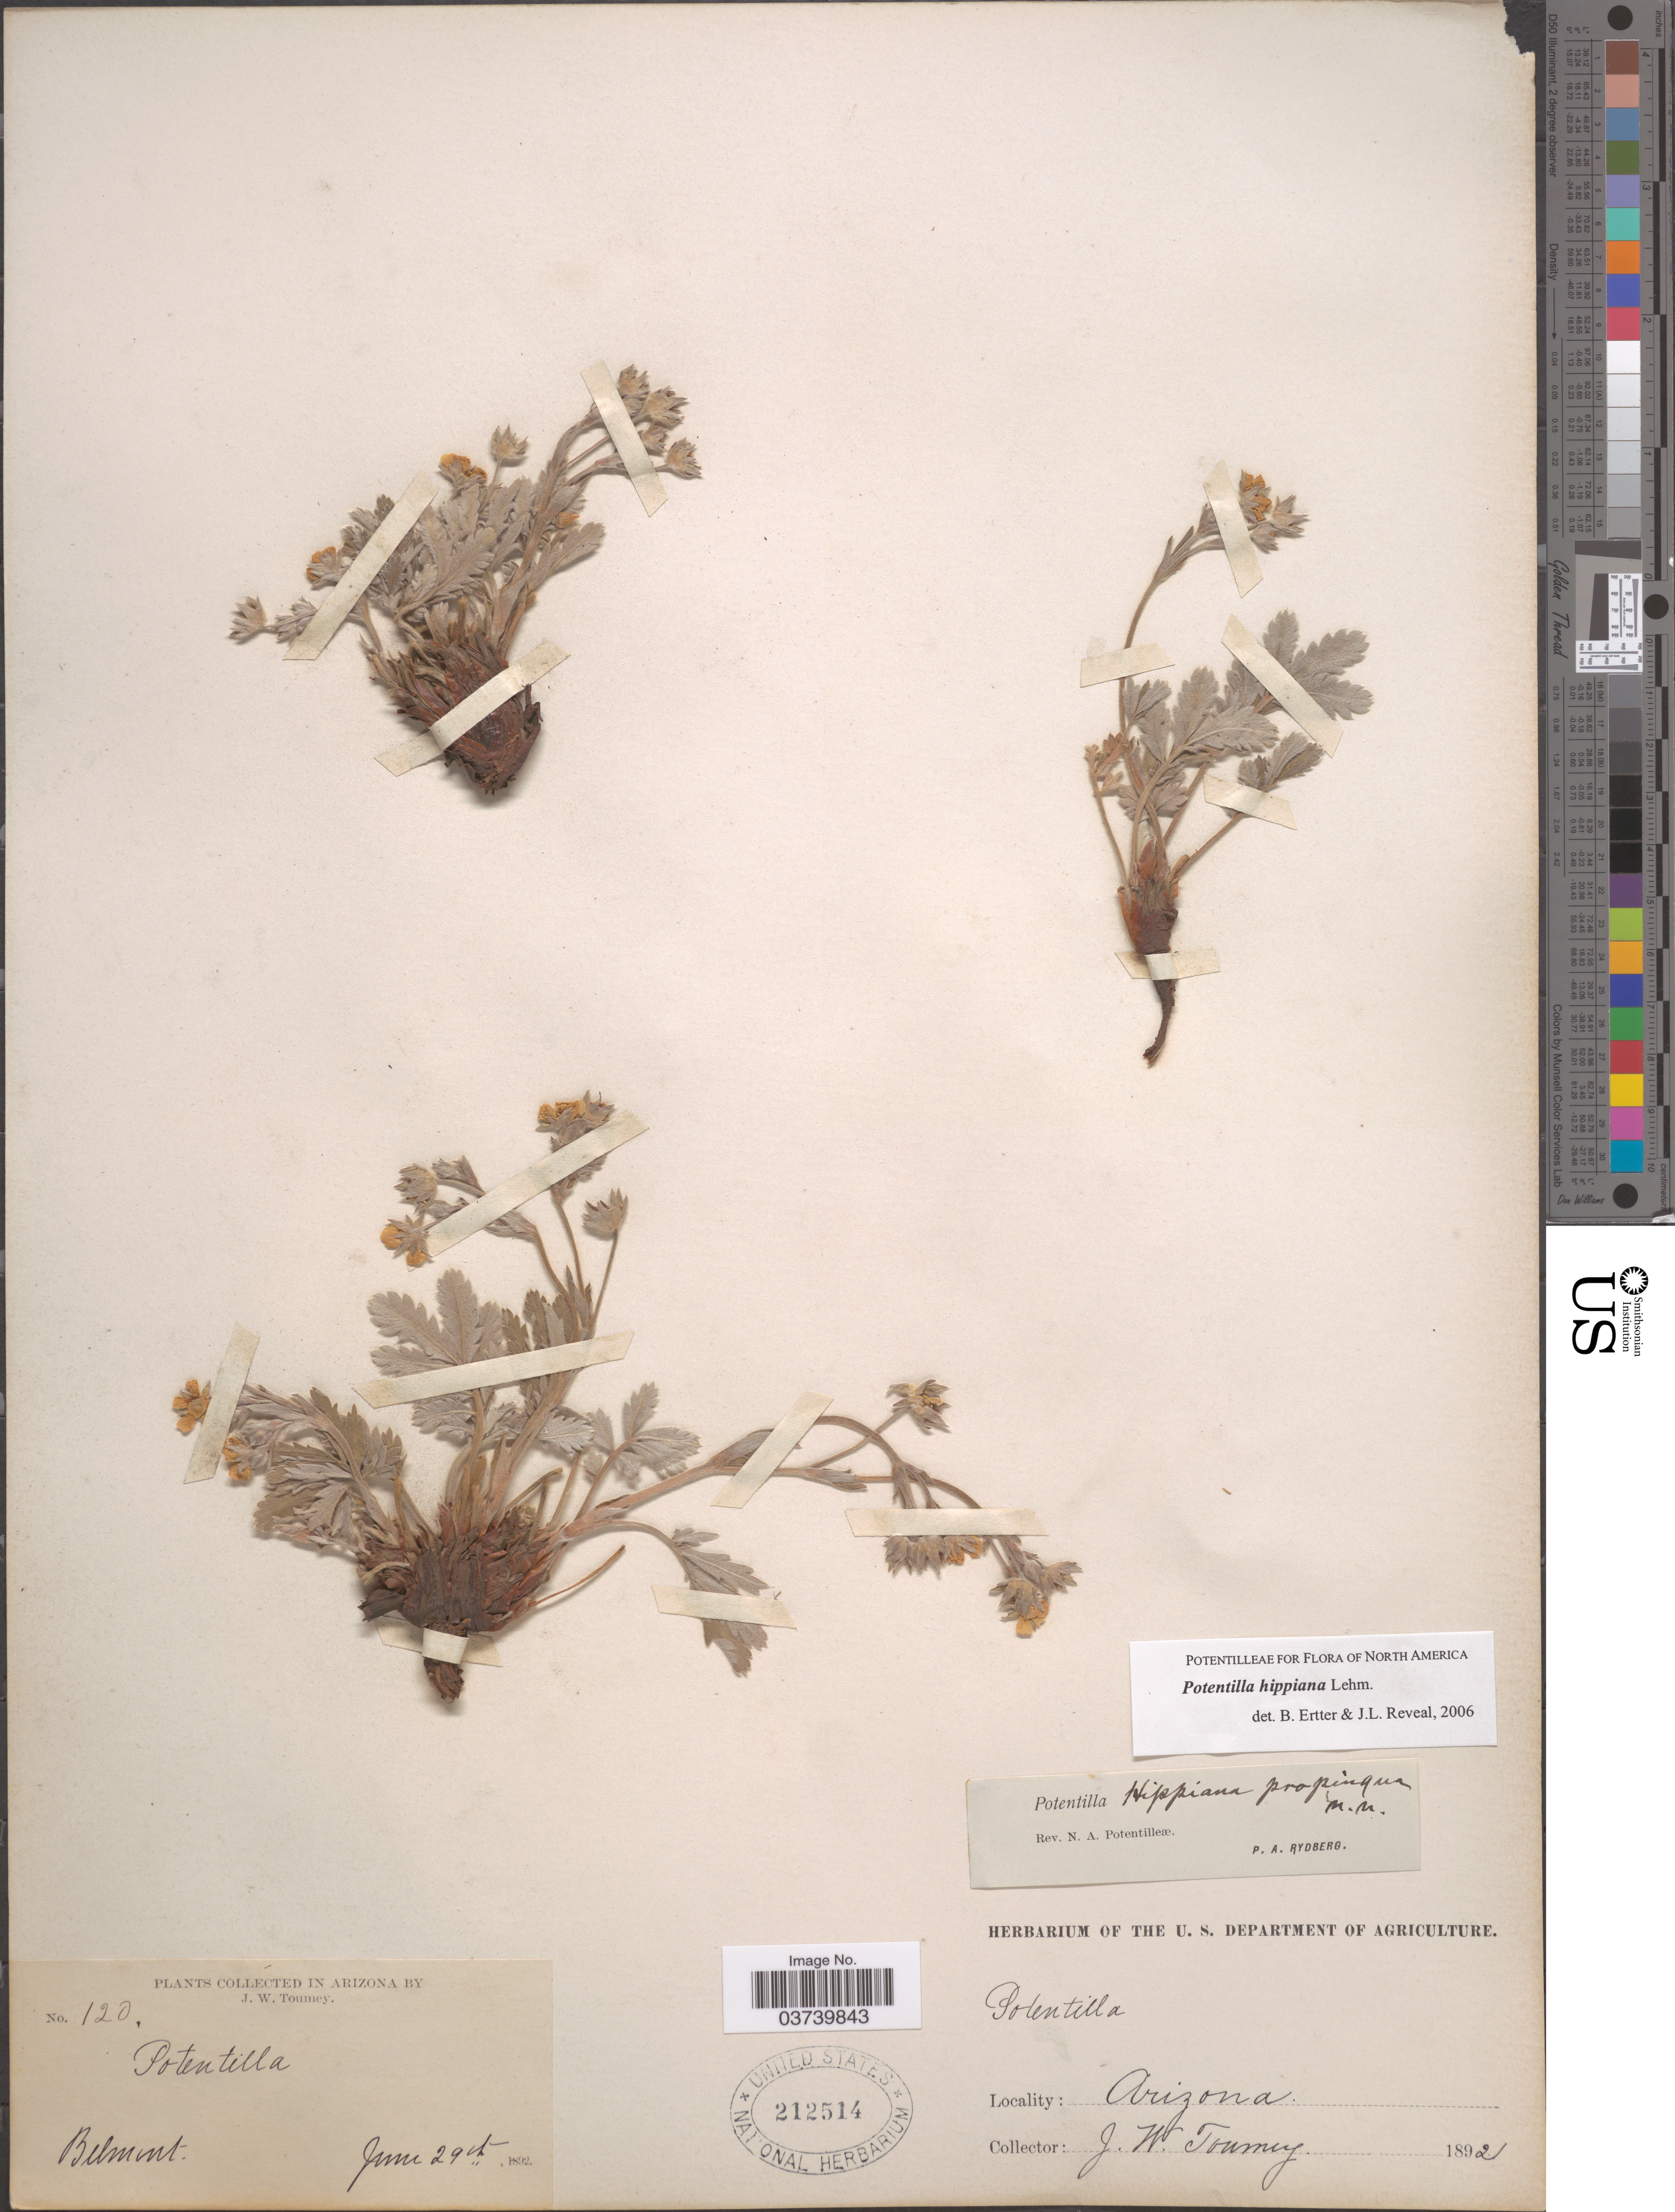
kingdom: Plantae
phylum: Tracheophyta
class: Magnoliopsida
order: Rosales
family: Rosaceae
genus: Potentilla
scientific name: Potentilla hippiana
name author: Lehm.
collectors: J. W. Toumey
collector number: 120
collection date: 1892-06-29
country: United States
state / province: Arizona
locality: Belmont.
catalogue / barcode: US 212514